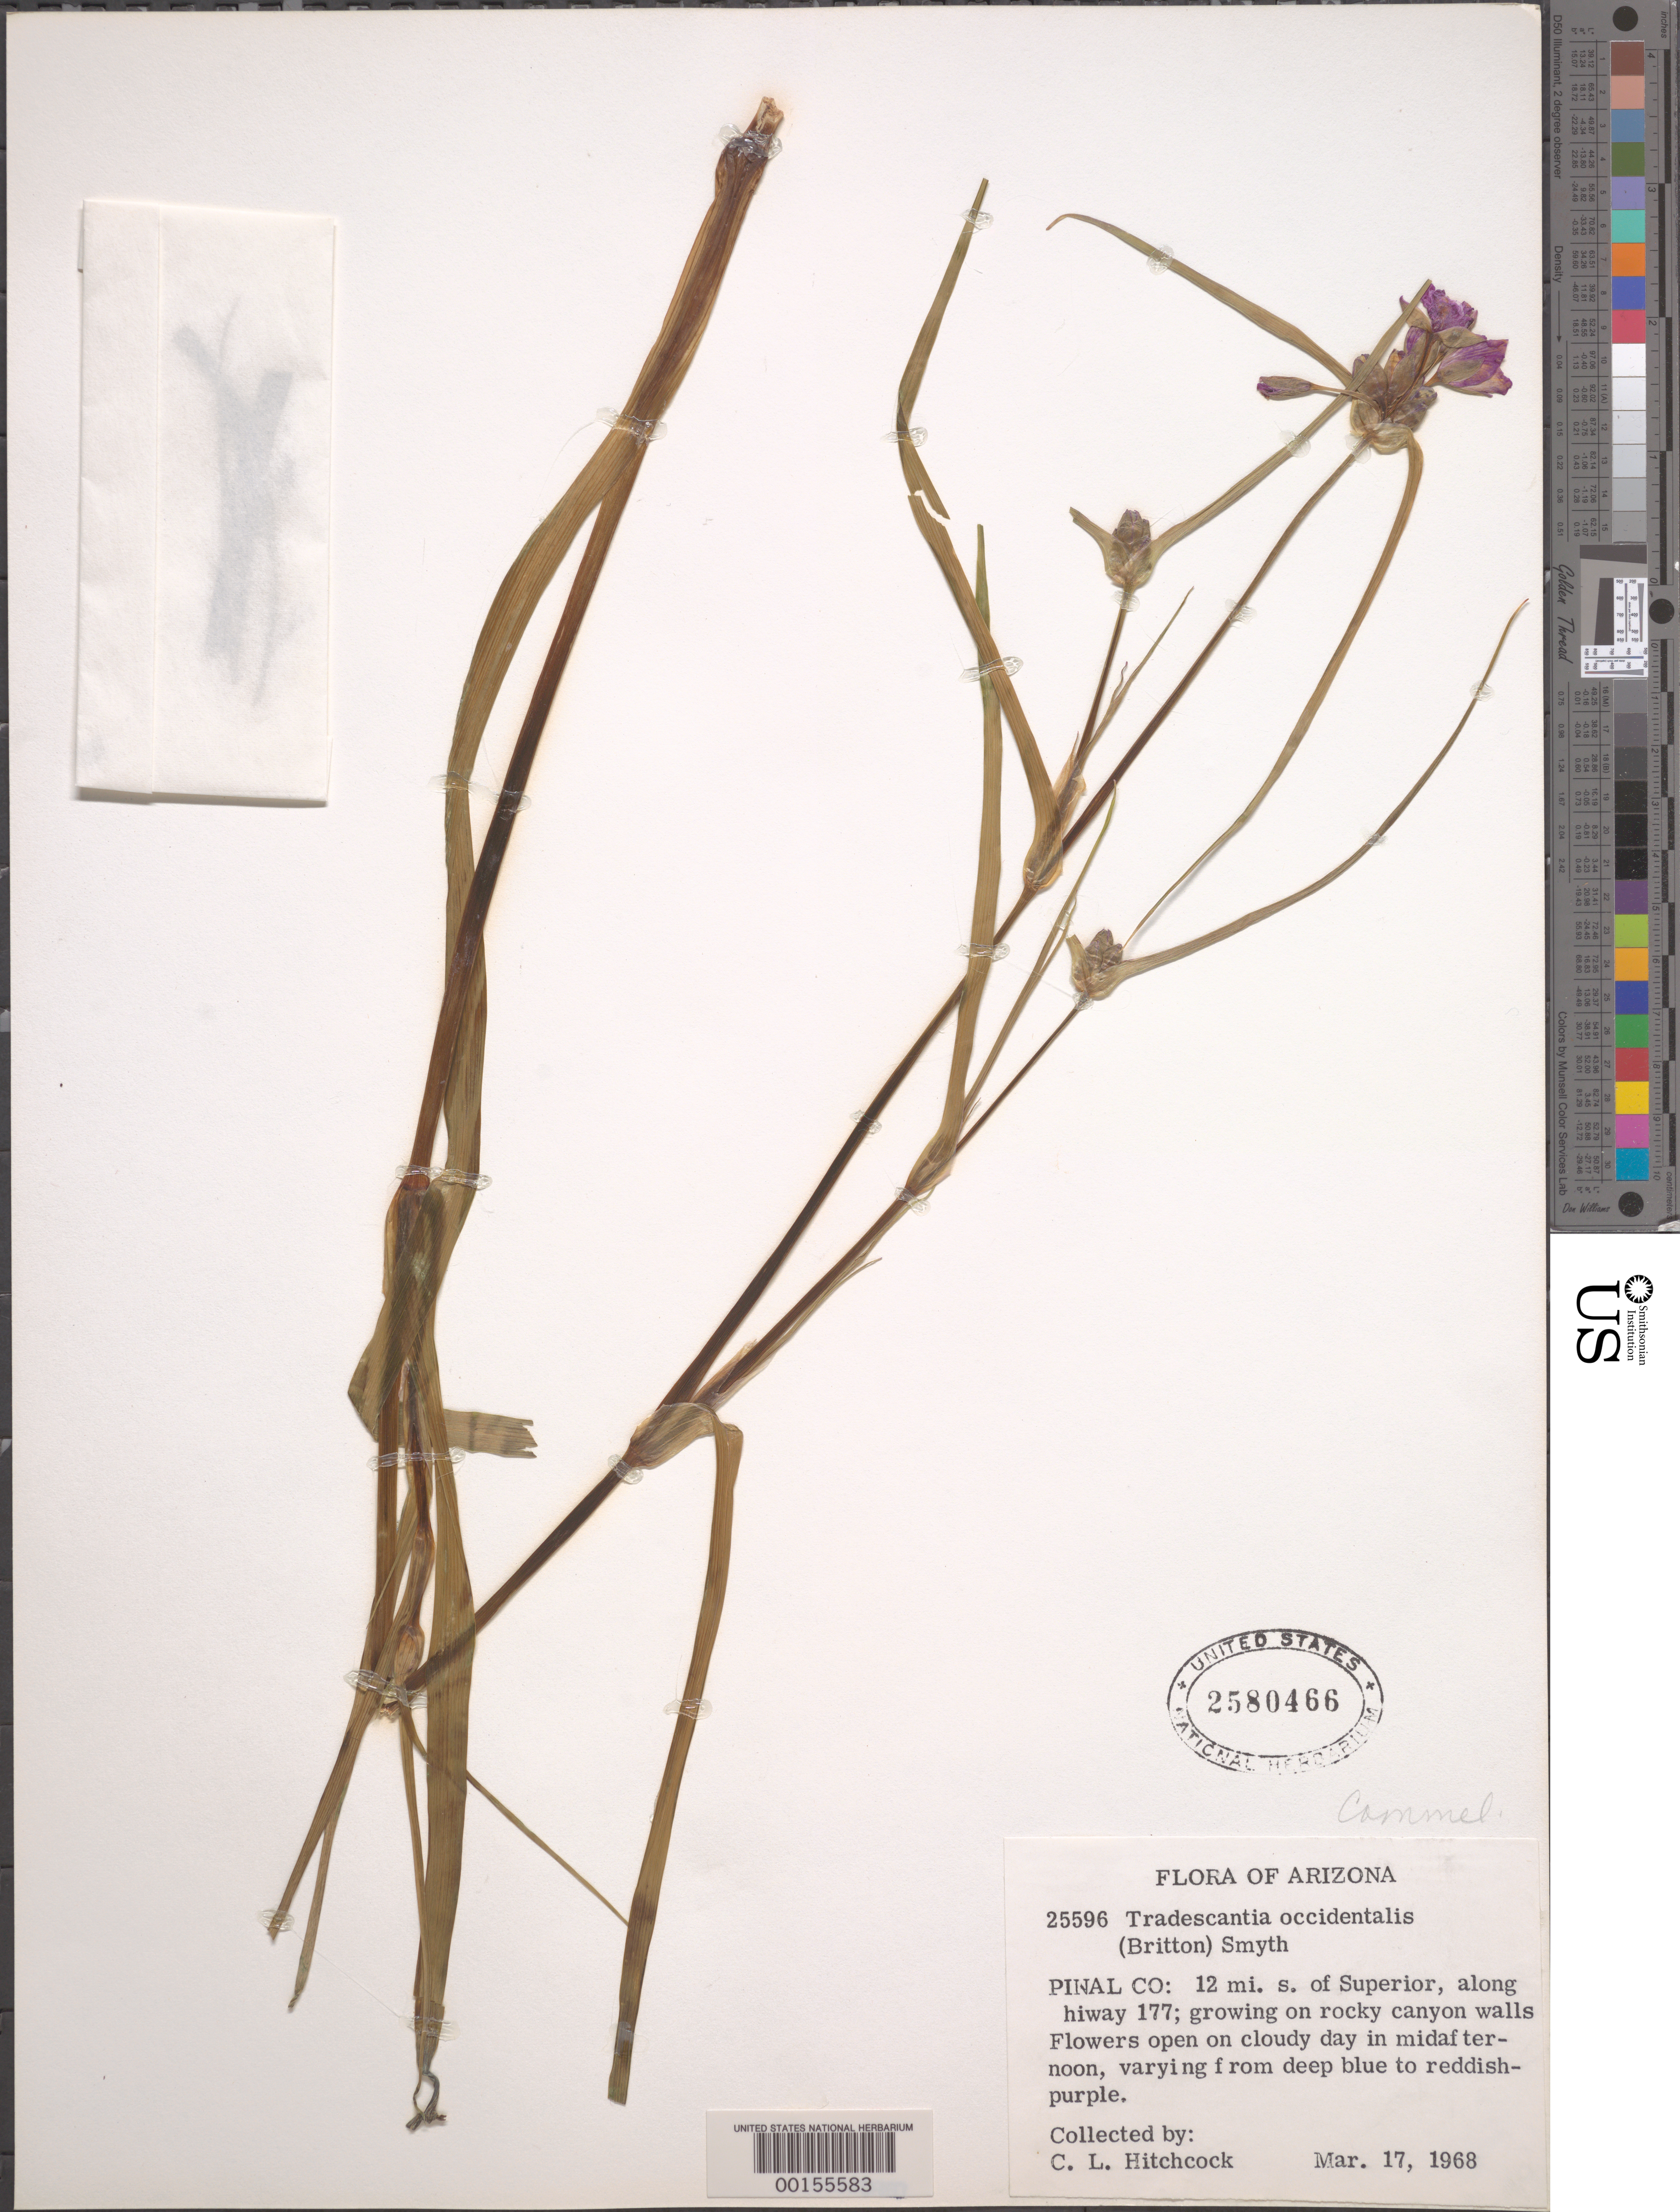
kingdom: Plantae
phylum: Tracheophyta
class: Liliopsida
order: Commelinales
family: Commelinaceae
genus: Tradescantia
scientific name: Tradescantia occidentalis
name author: (Britton) Smyth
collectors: A. S. Hitchcock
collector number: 25596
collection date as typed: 17 Mar 1968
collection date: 1968-03-17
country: United States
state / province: Arizona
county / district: Pinal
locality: S of superior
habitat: Rocky canyon walls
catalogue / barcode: US 2580466